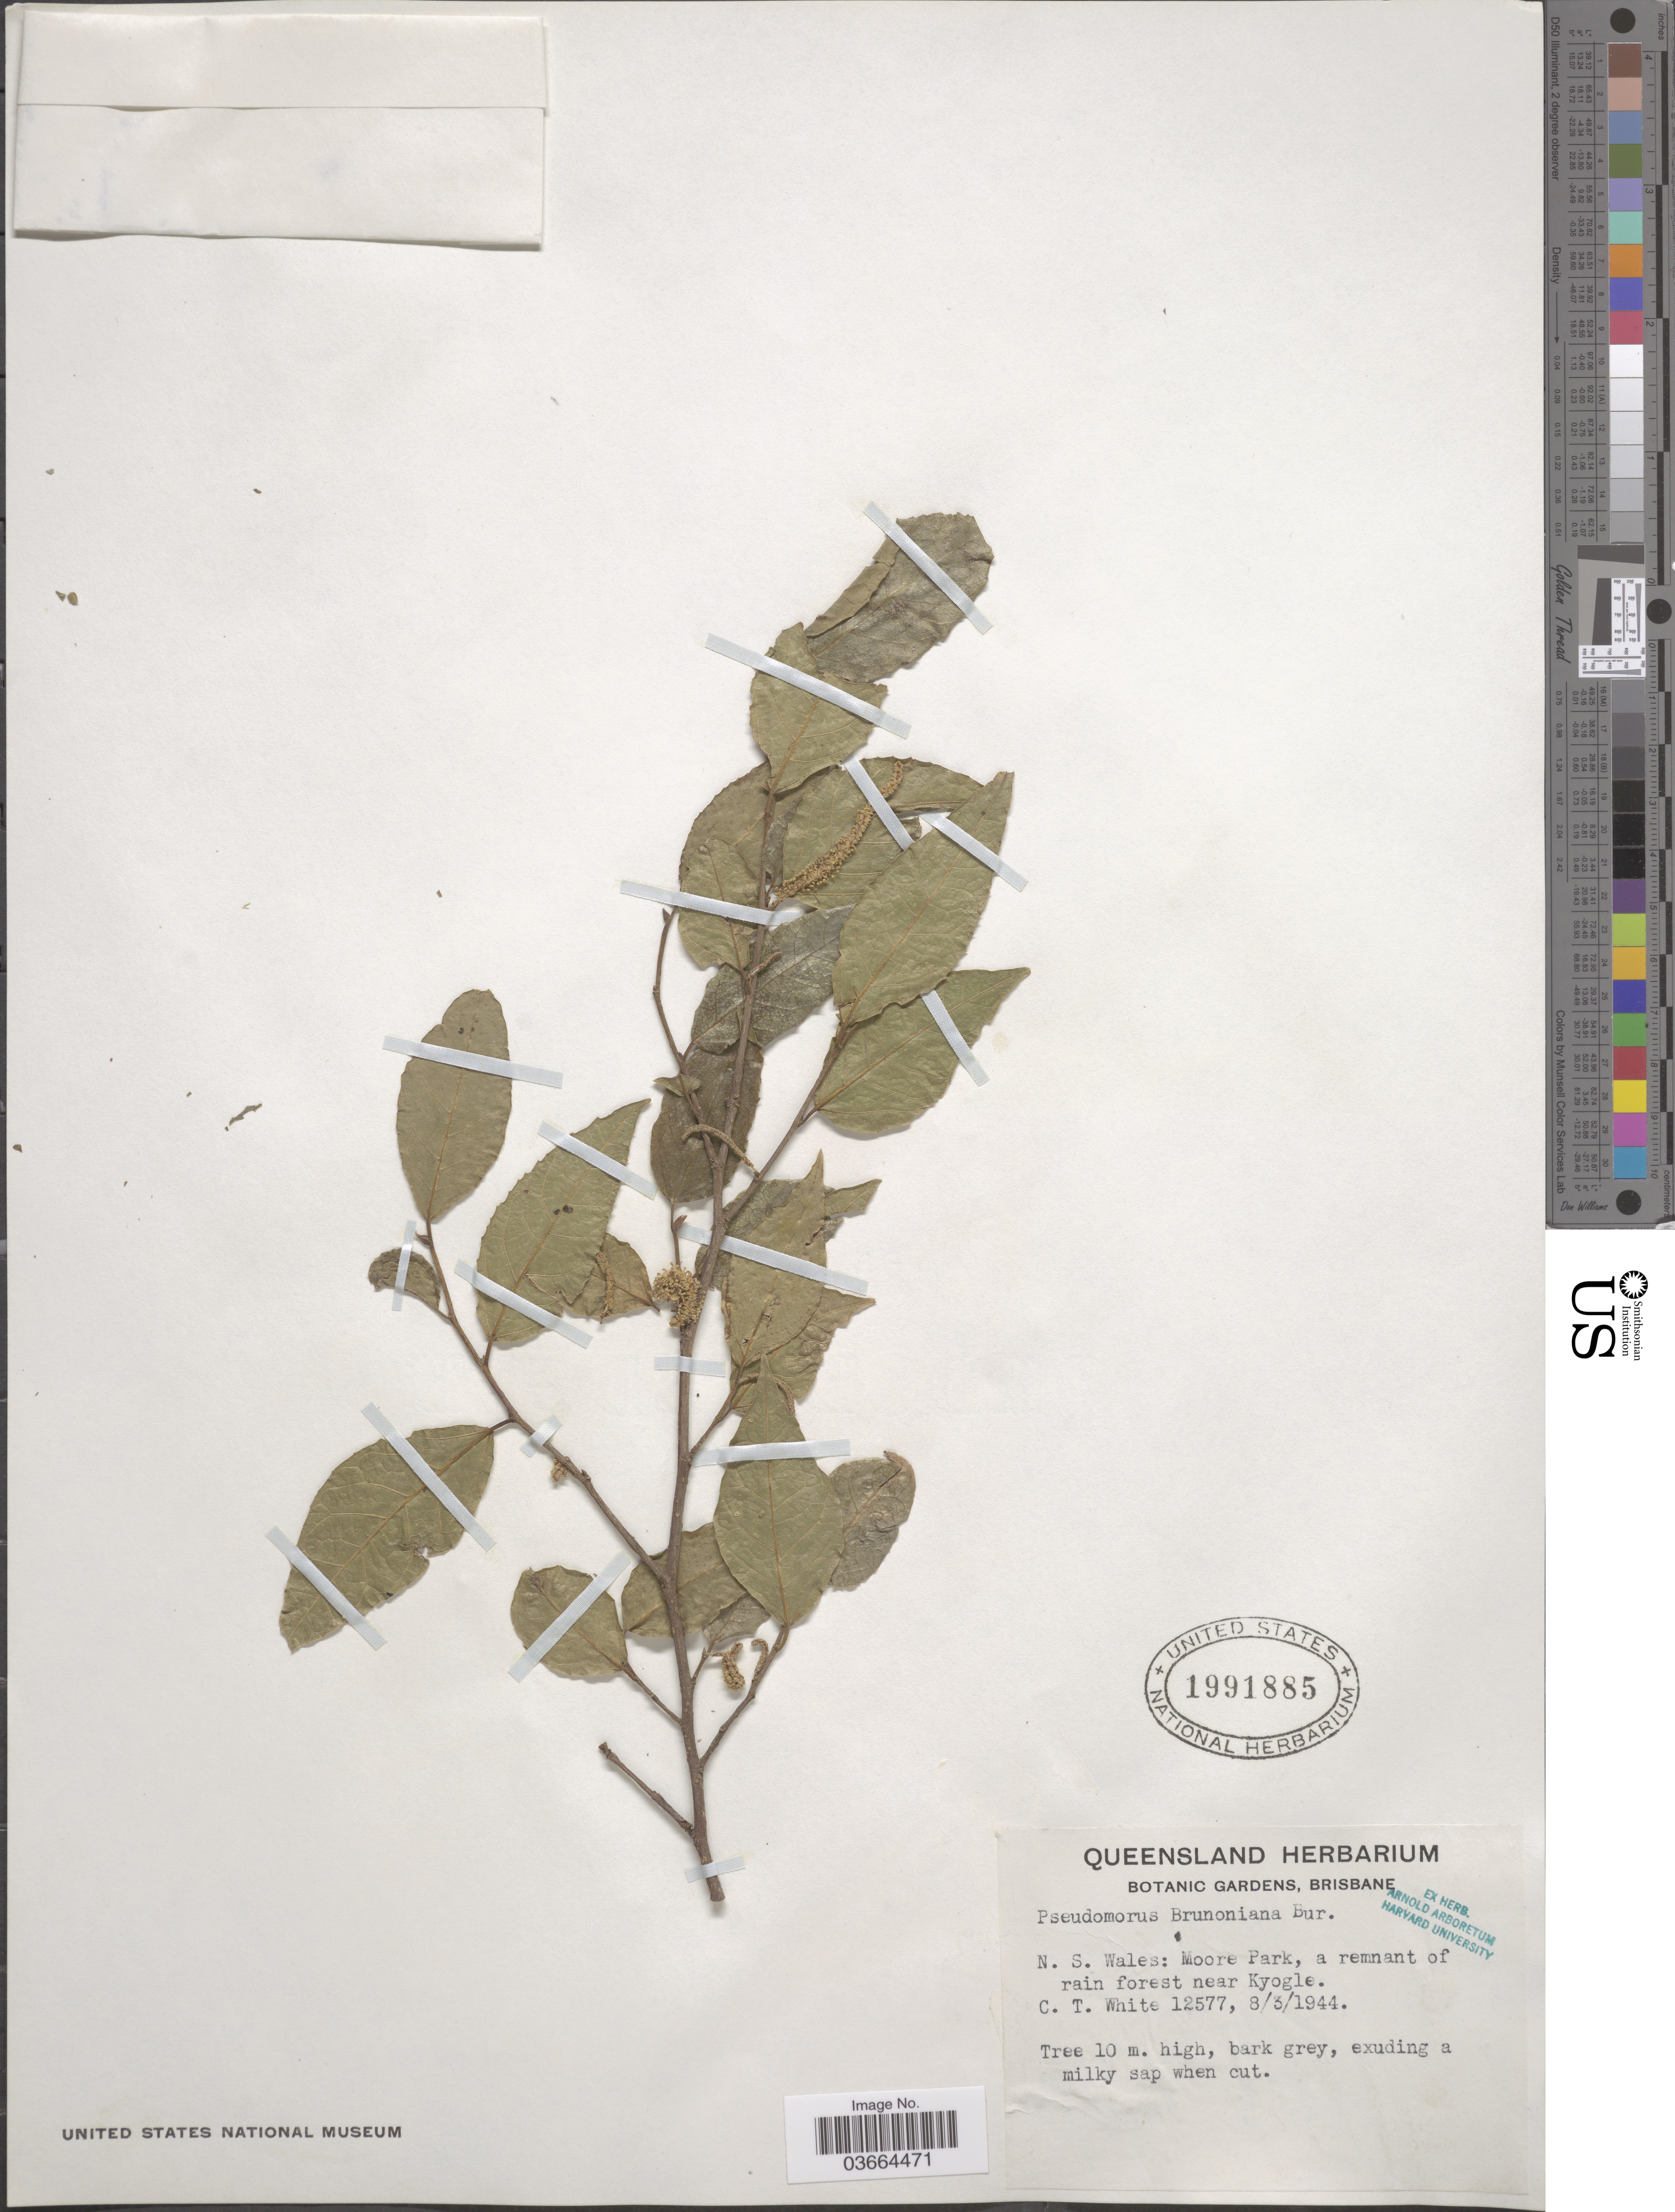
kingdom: Plantae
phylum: Tracheophyta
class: Magnoliopsida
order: Rosales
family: Moraceae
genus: Paratrophis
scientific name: Paratrophis pendulina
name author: (Endl.) E. M. Gardner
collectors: C. T. White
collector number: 12577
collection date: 1944-03-08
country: Australia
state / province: New South Wales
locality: N. S. Wales: Moore Park, a remnant of rain forest near Kyogle.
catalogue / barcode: US 1991885